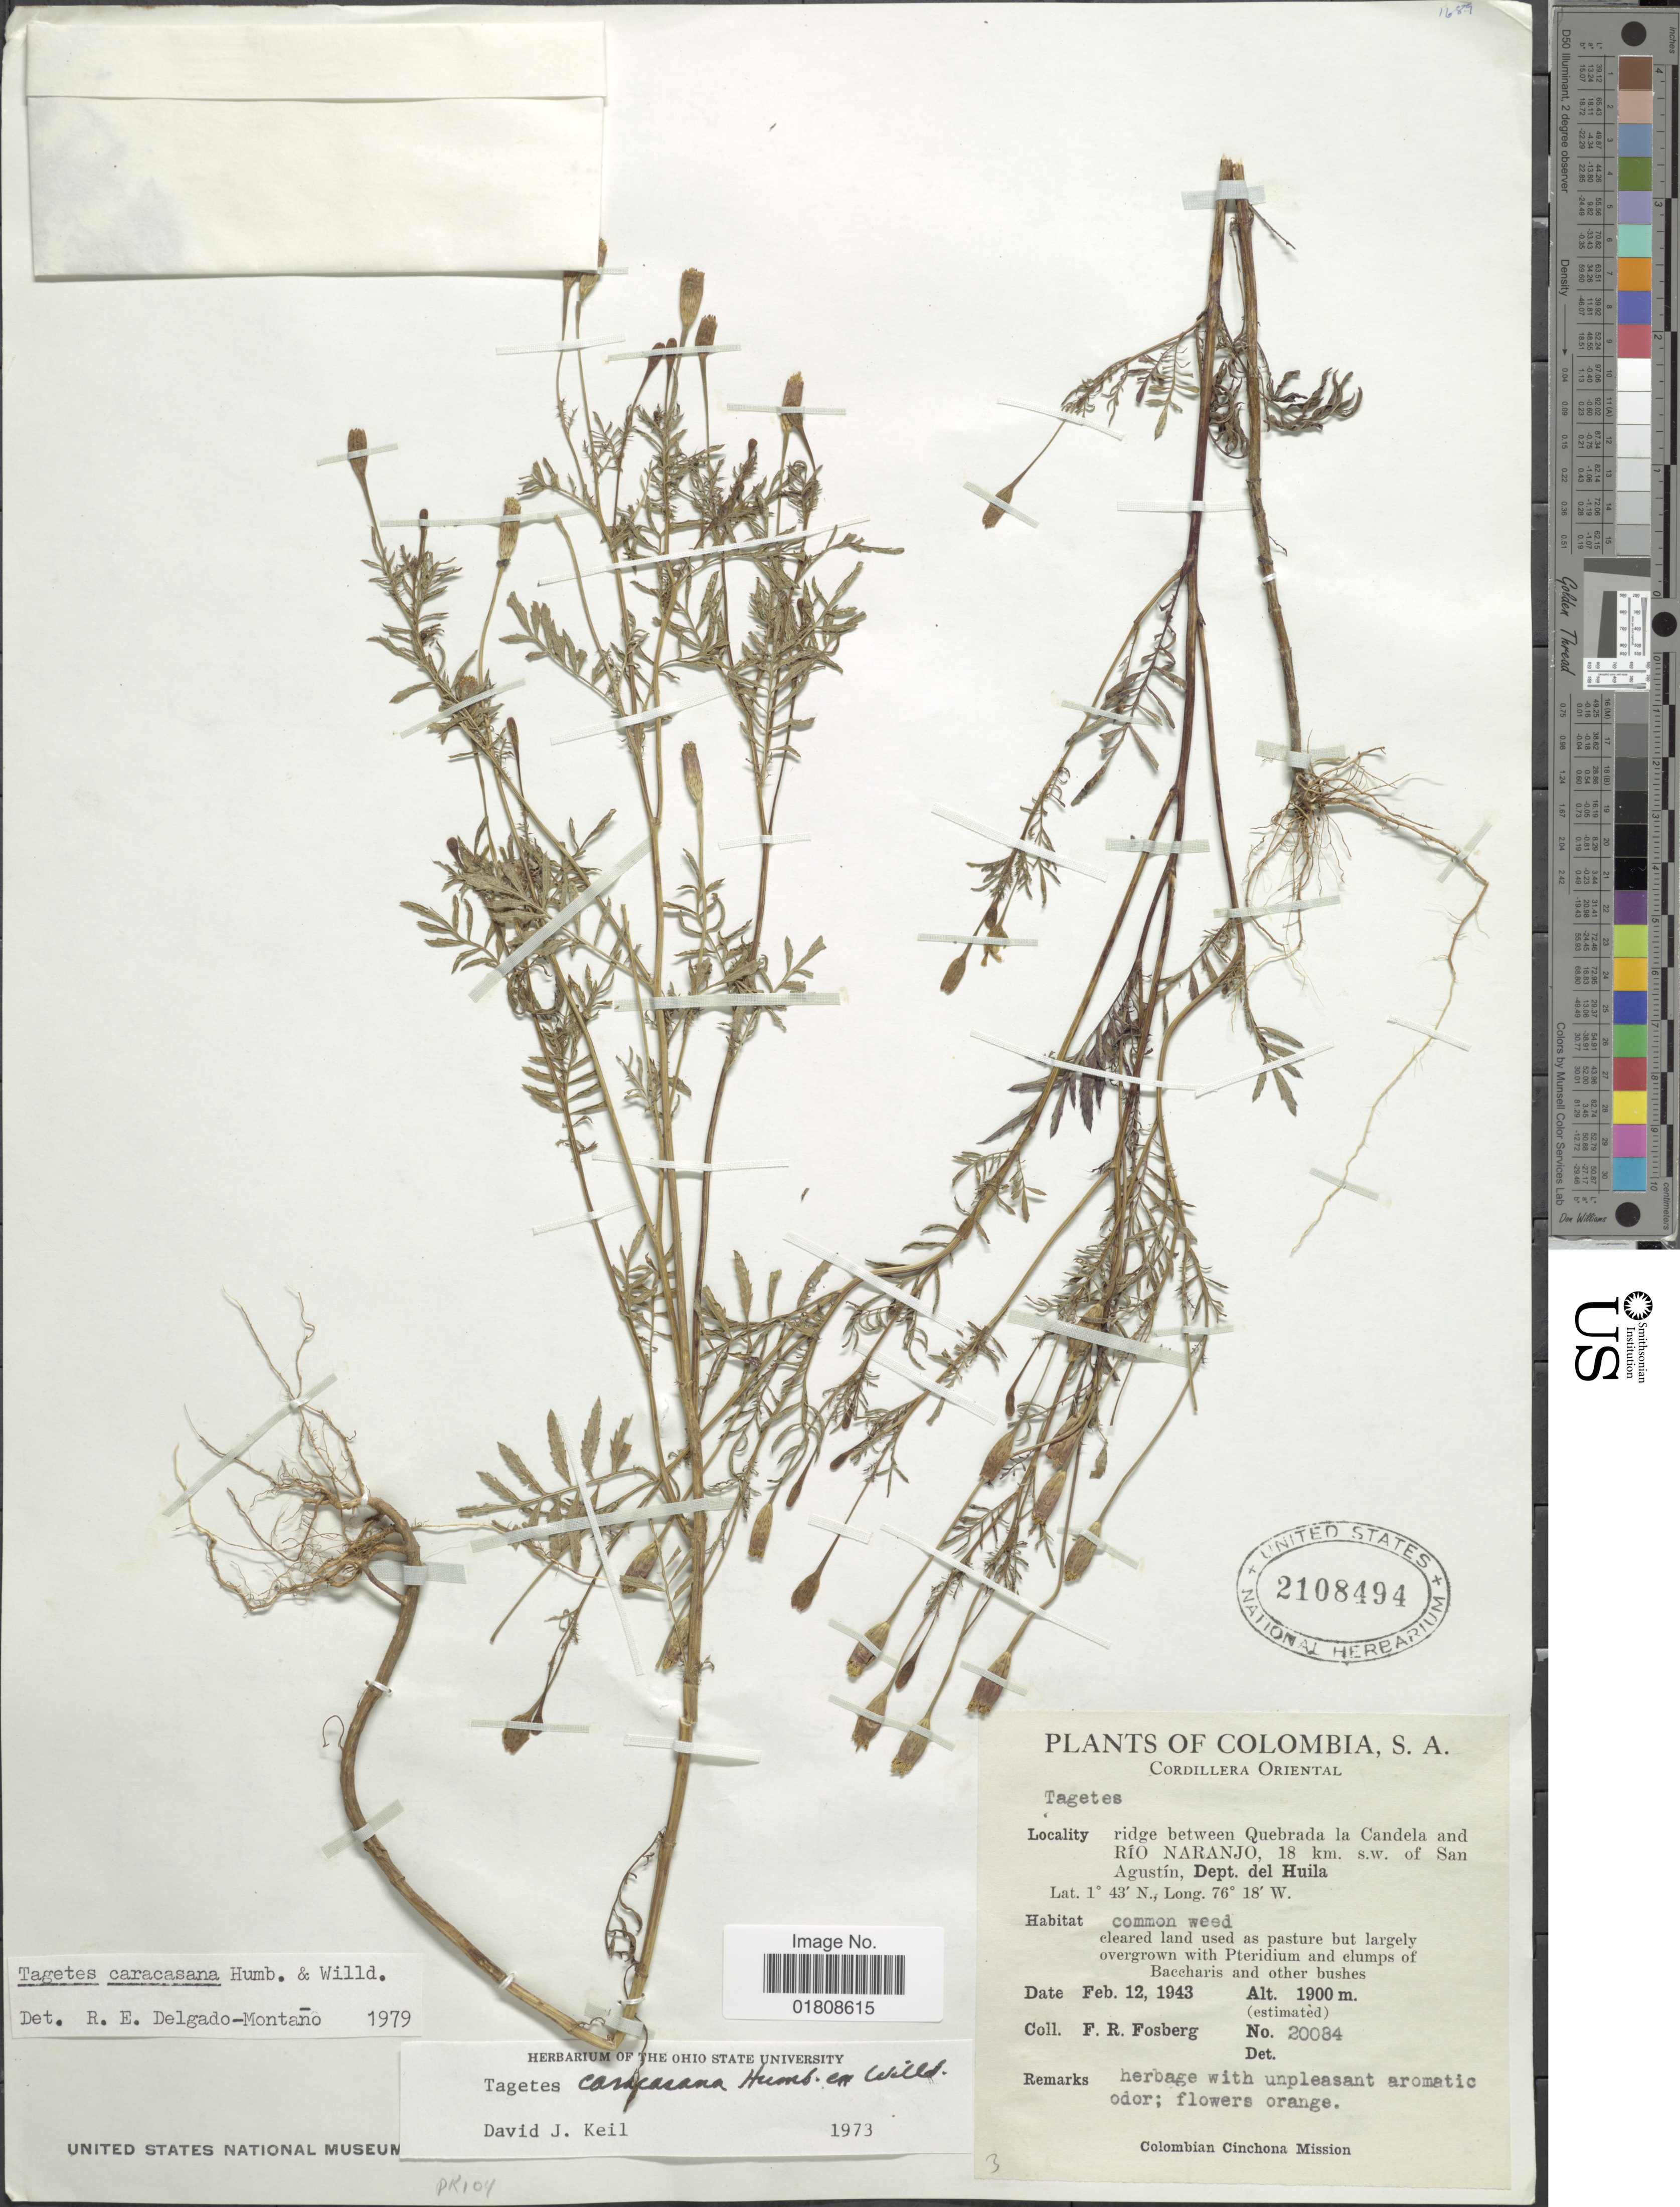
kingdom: Plantae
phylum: Tracheophyta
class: Magnoliopsida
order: Asterales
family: Asteraceae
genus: Tagetes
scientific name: Tagetes caracasana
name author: Humb. ex Willd.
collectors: F. R. Fosberg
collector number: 20084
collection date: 1943-02-12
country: Colombia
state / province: Huila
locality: Cordillera Oriental, ridge between Quebrada la Candela and Rio Naranjo, 18 km s.w. of San Agustin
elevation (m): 1900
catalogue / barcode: US 2108494